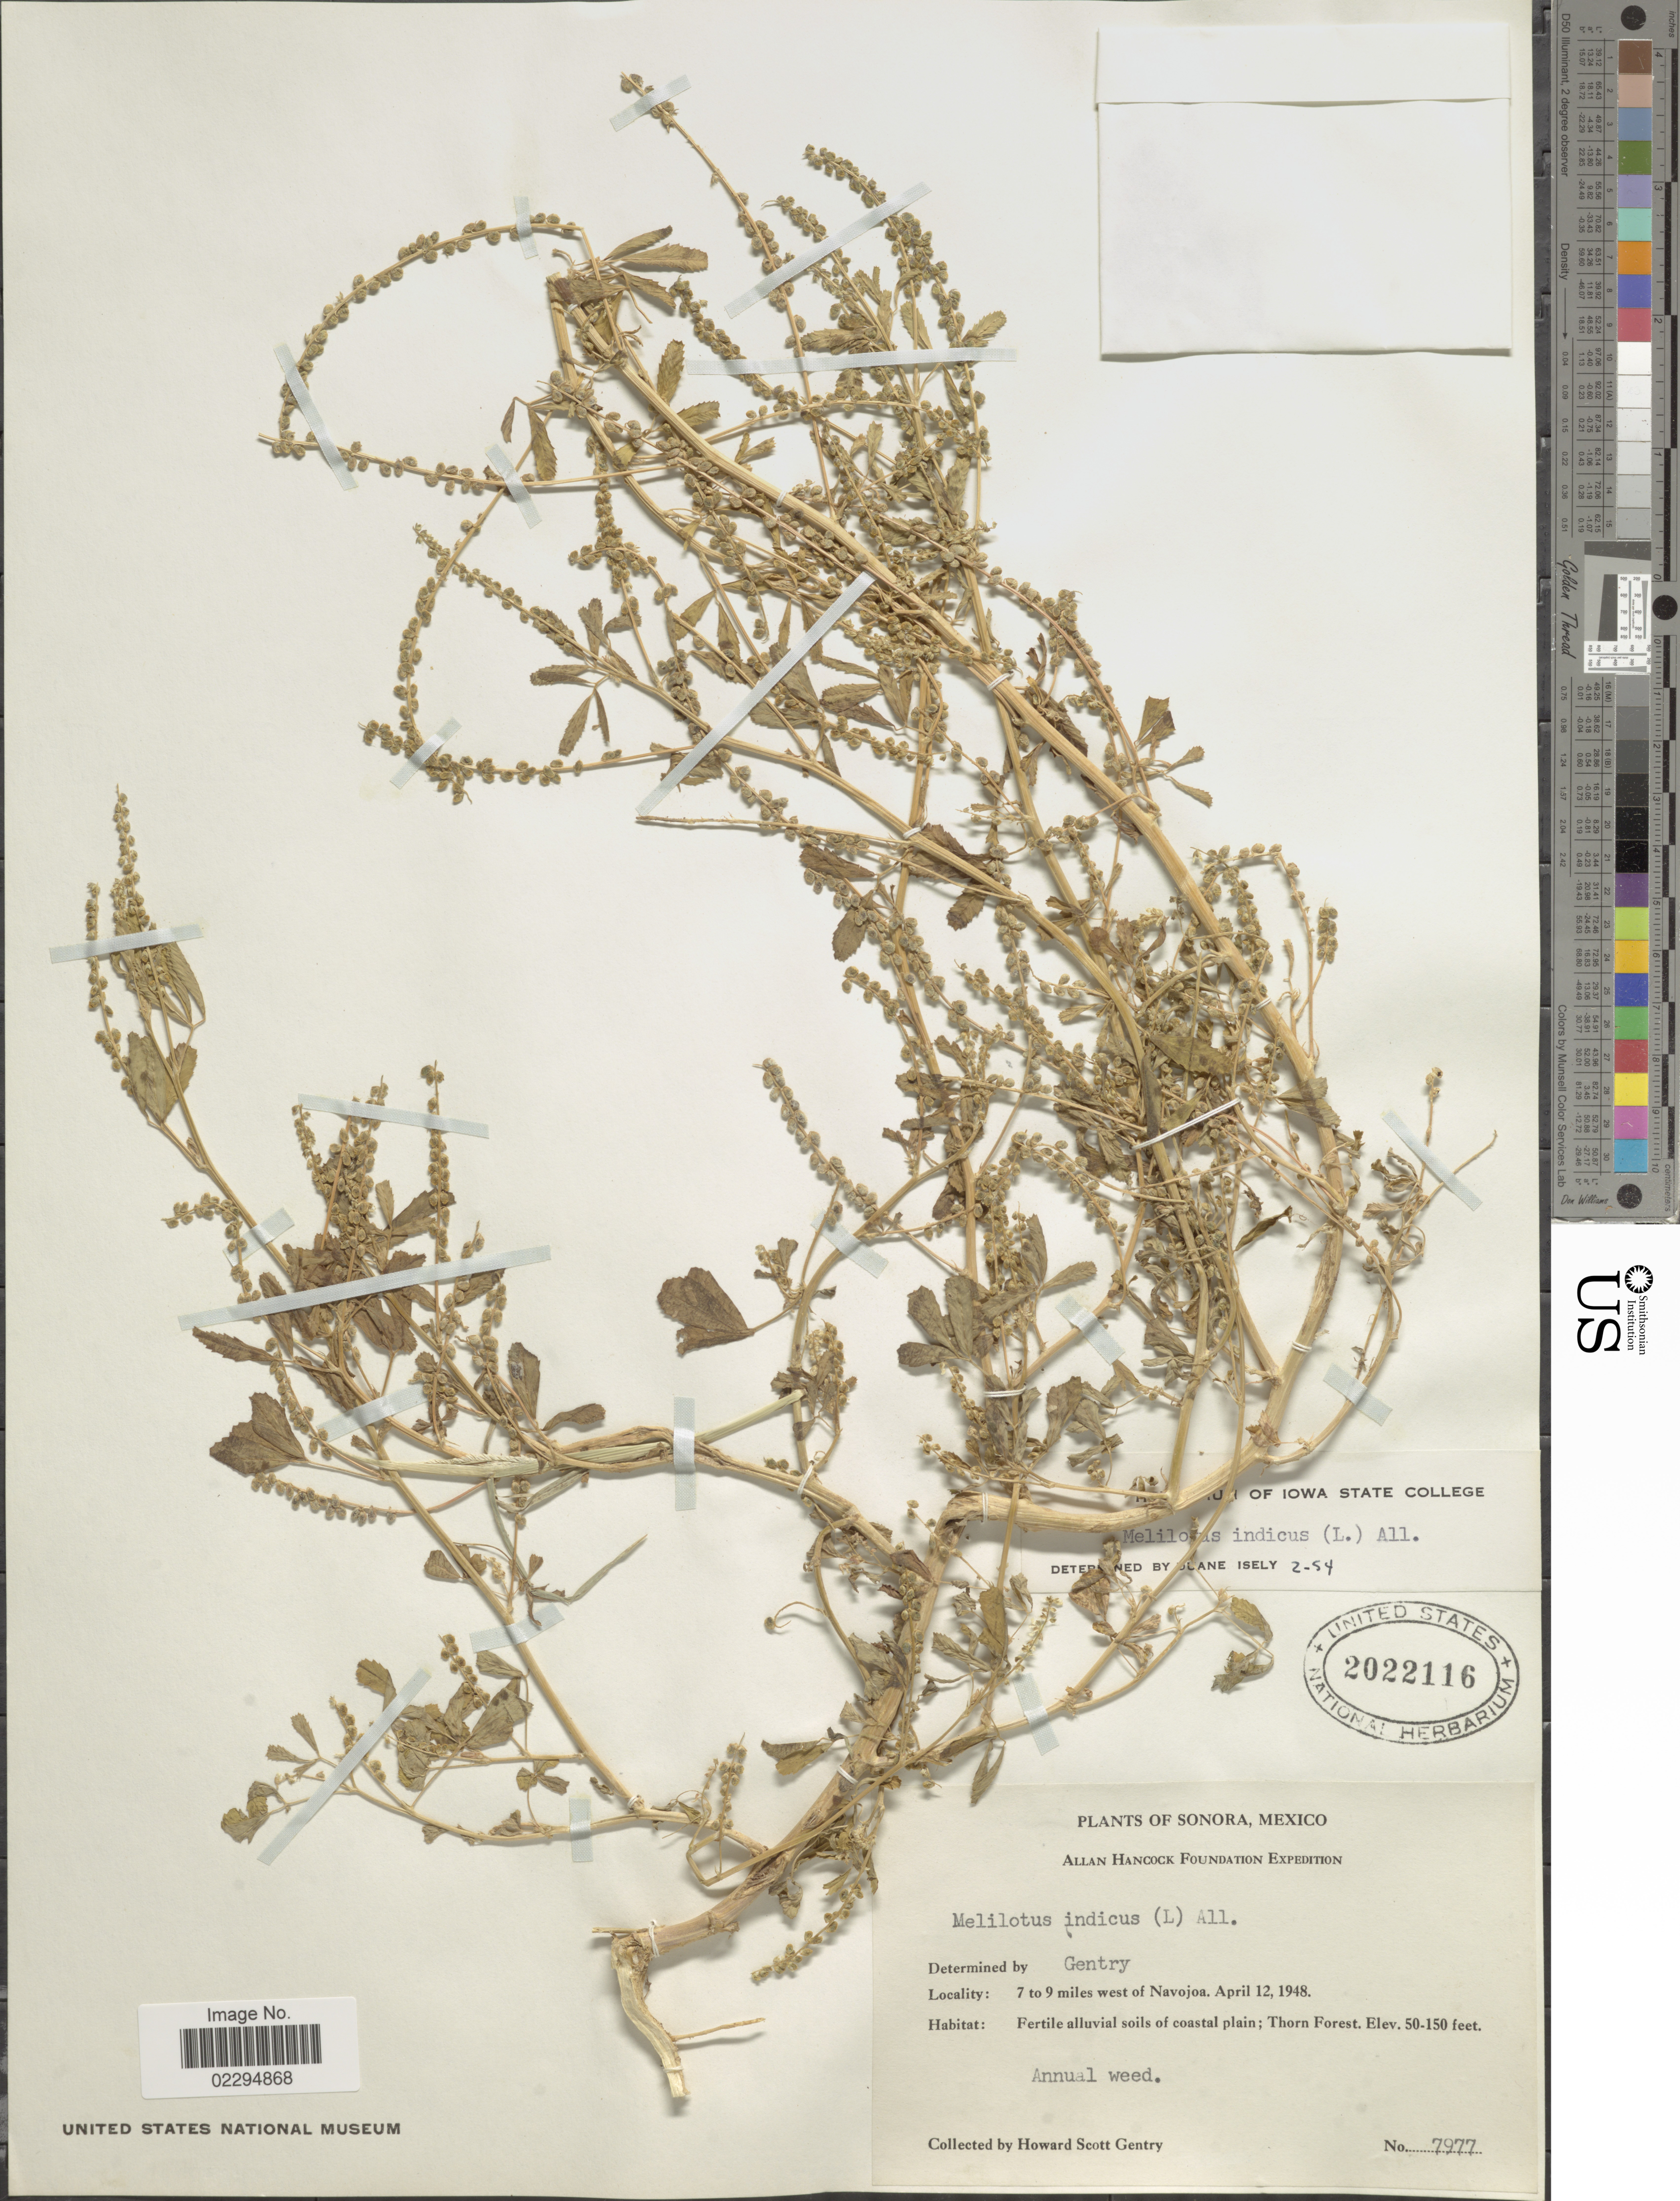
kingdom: Plantae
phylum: Tracheophyta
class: Magnoliopsida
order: Fabales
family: Fabaceae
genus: Melilotus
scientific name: Melilotus indicus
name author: (L.) All.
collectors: H. S. Gentry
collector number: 7977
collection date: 1948-04-12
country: Mexico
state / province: Sonora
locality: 7 to 9 miles west of Navojoa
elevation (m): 15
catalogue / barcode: US 2022116